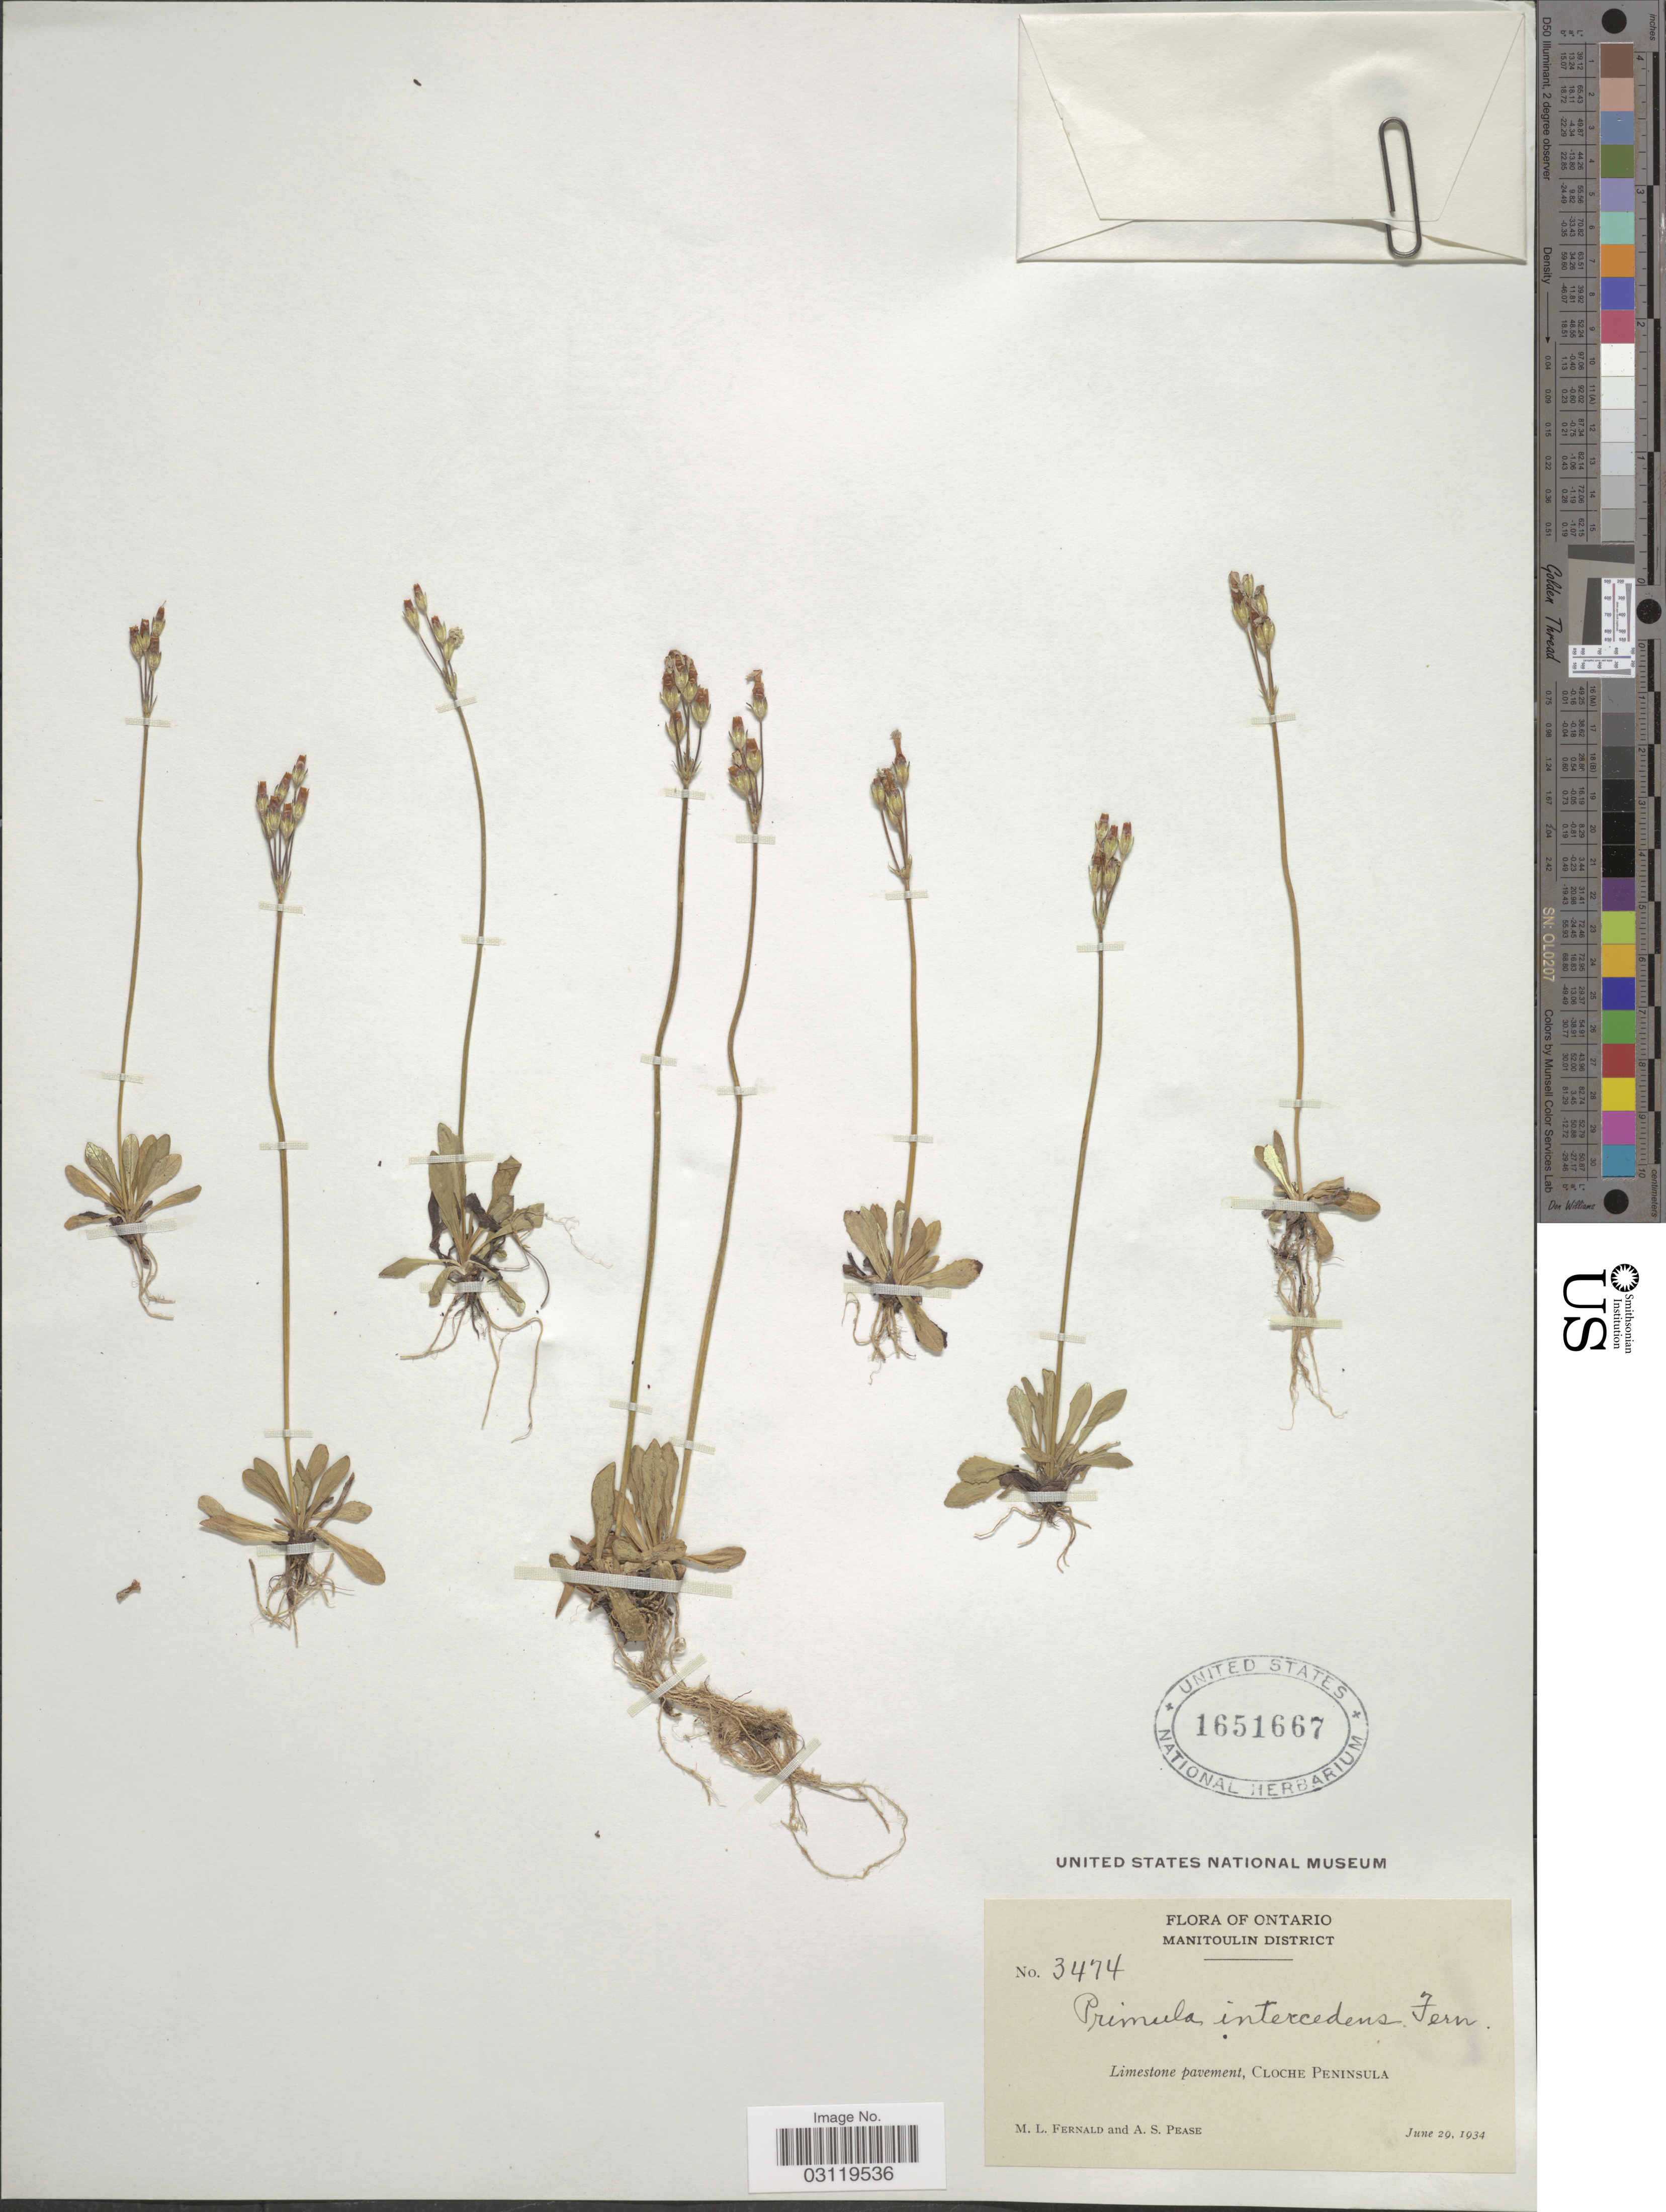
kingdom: Plantae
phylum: Tracheophyta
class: Magnoliopsida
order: Ericales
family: Primulaceae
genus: Primula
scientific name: Primula intercedens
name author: Fernald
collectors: M. L. Fernald & A. S. Pease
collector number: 3474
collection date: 1934-06-29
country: Canada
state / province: Ontario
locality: Manitoulin District, Cloche Peninsula.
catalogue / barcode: US 1651667